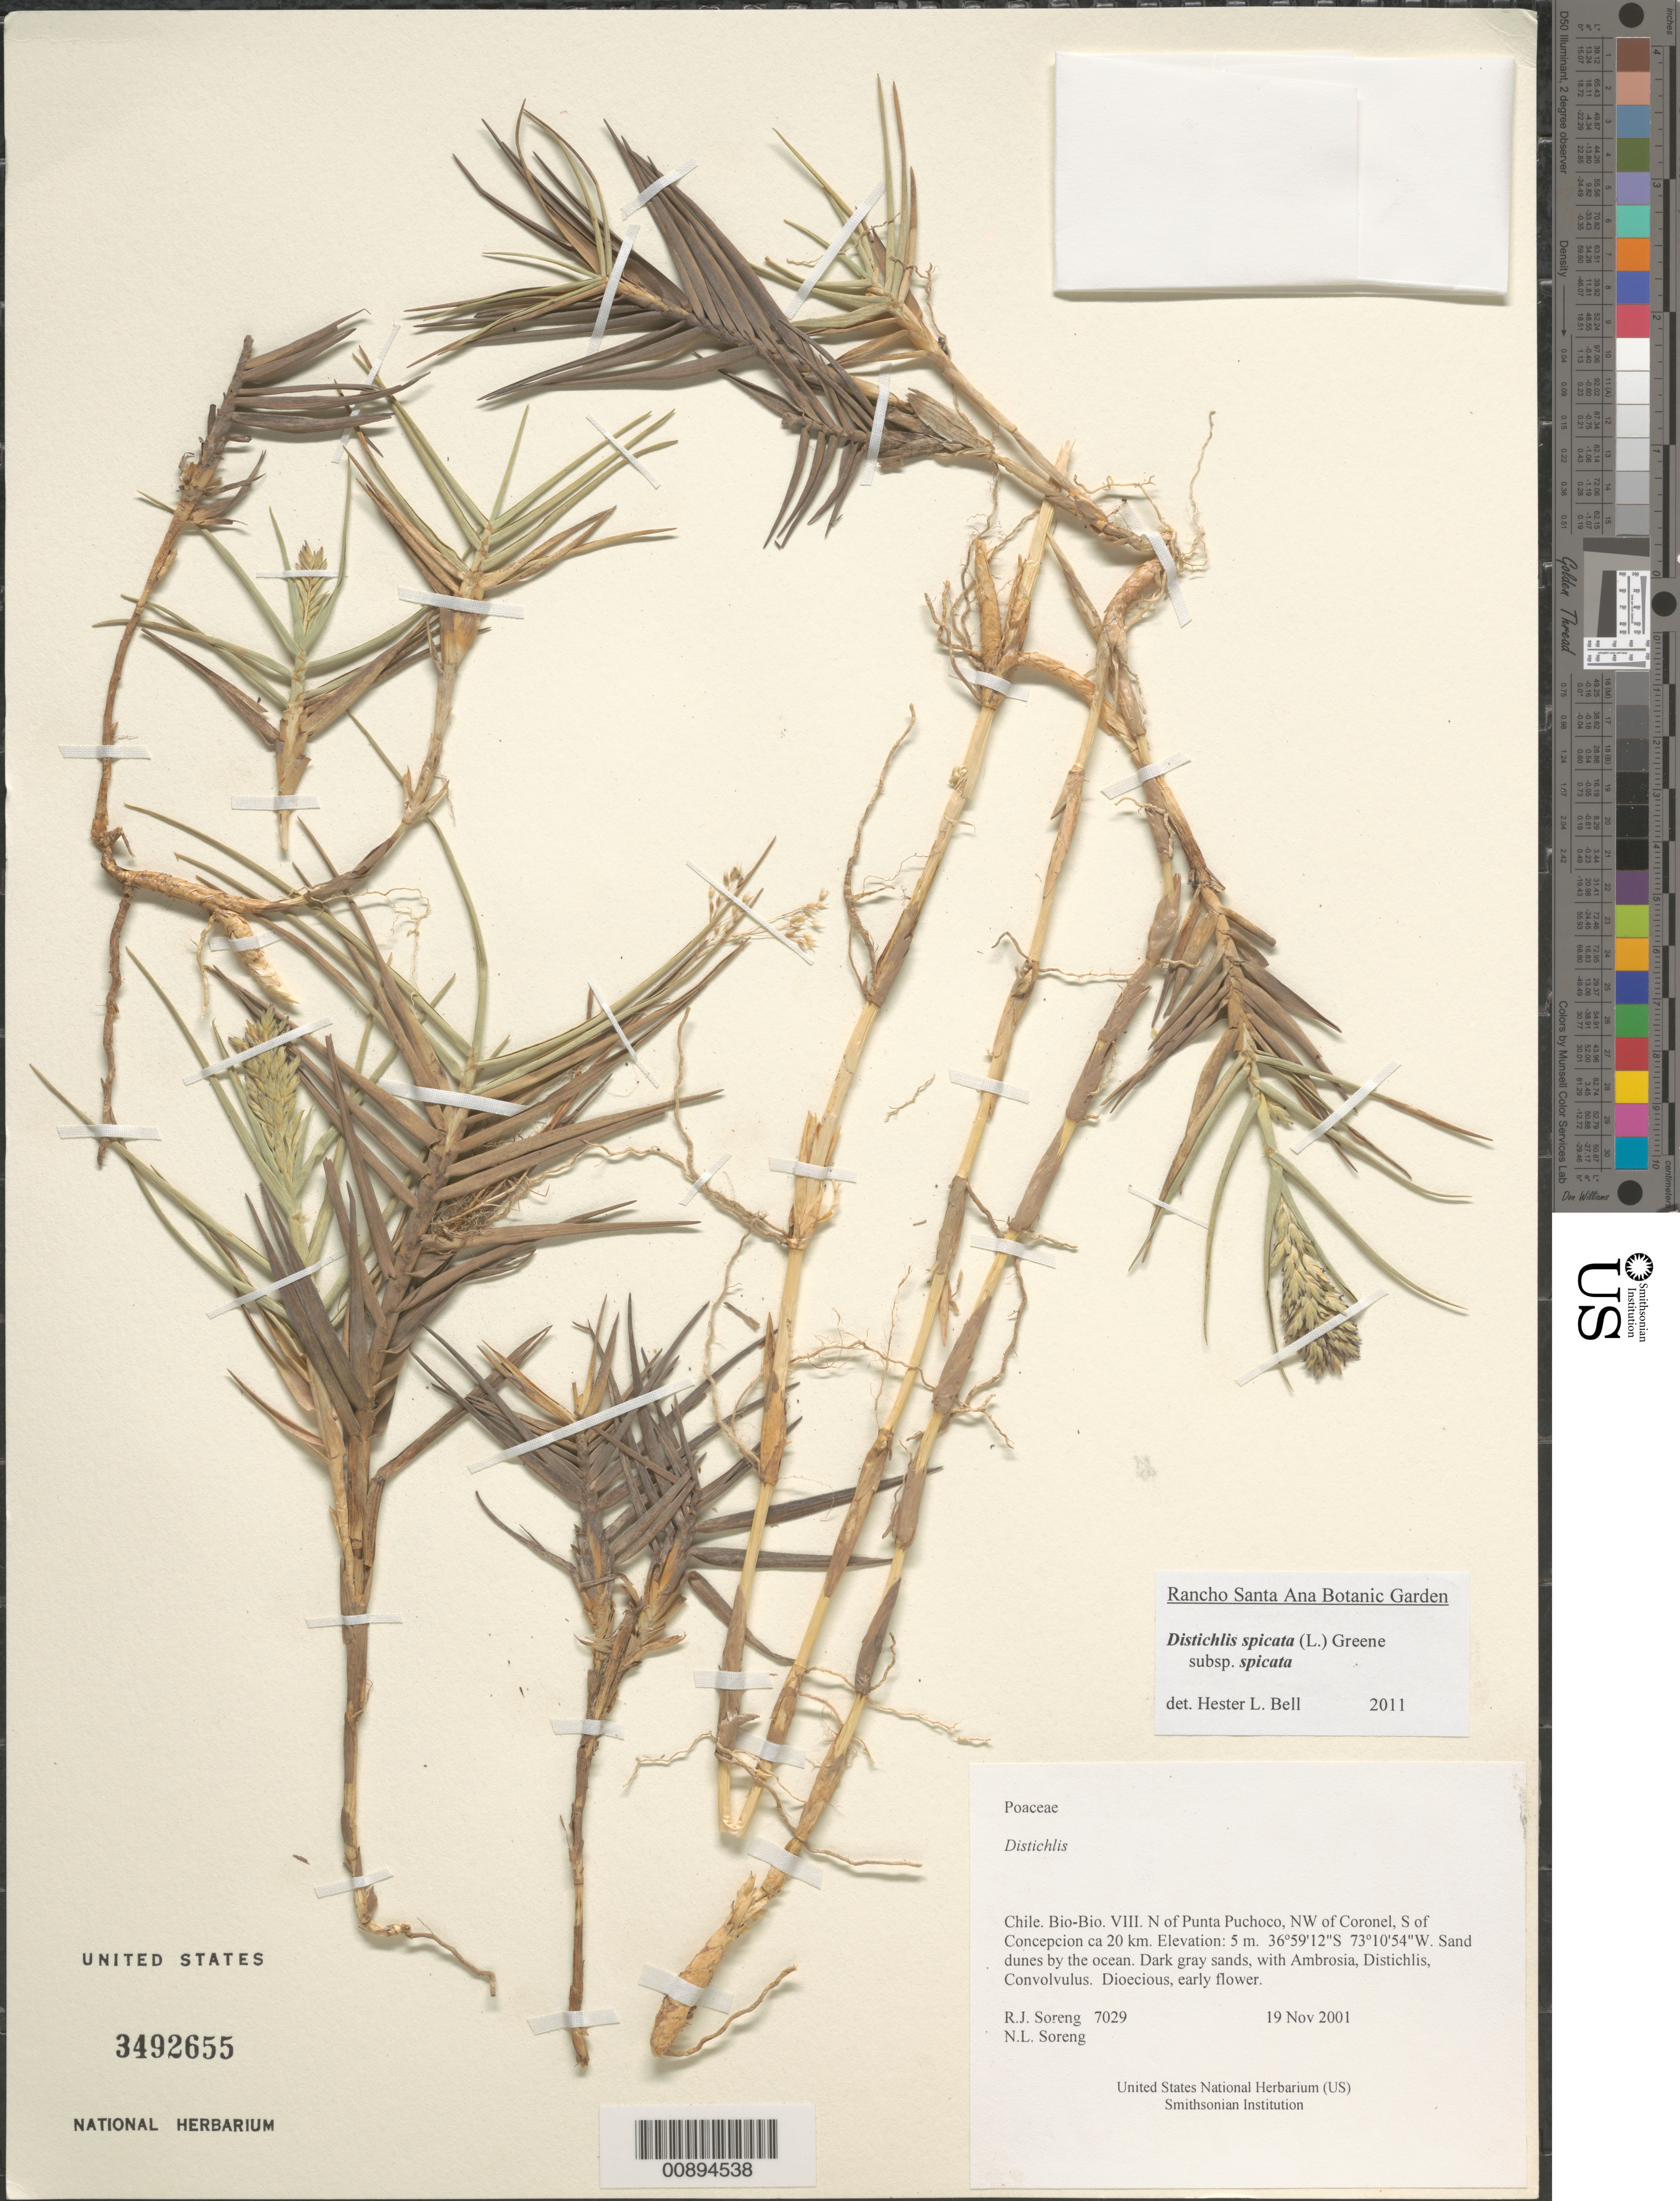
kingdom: Plantae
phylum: Tracheophyta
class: Liliopsida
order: Poales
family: Poaceae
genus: Distichlis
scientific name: Distichlis spicata subsp. spicata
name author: (L.) Greene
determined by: Bell, H. L.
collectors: R. J. Soreng & N. L. Soreng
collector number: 7029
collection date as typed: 19 Nov 2001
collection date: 2001-11-19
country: Chile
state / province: Bio-Bío (VIII)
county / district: VIII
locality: N of Punta Puchoco, NW of Coronel, S of Concepcion ca 20 km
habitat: Sand dunes by the ocean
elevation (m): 5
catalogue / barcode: US 3492655